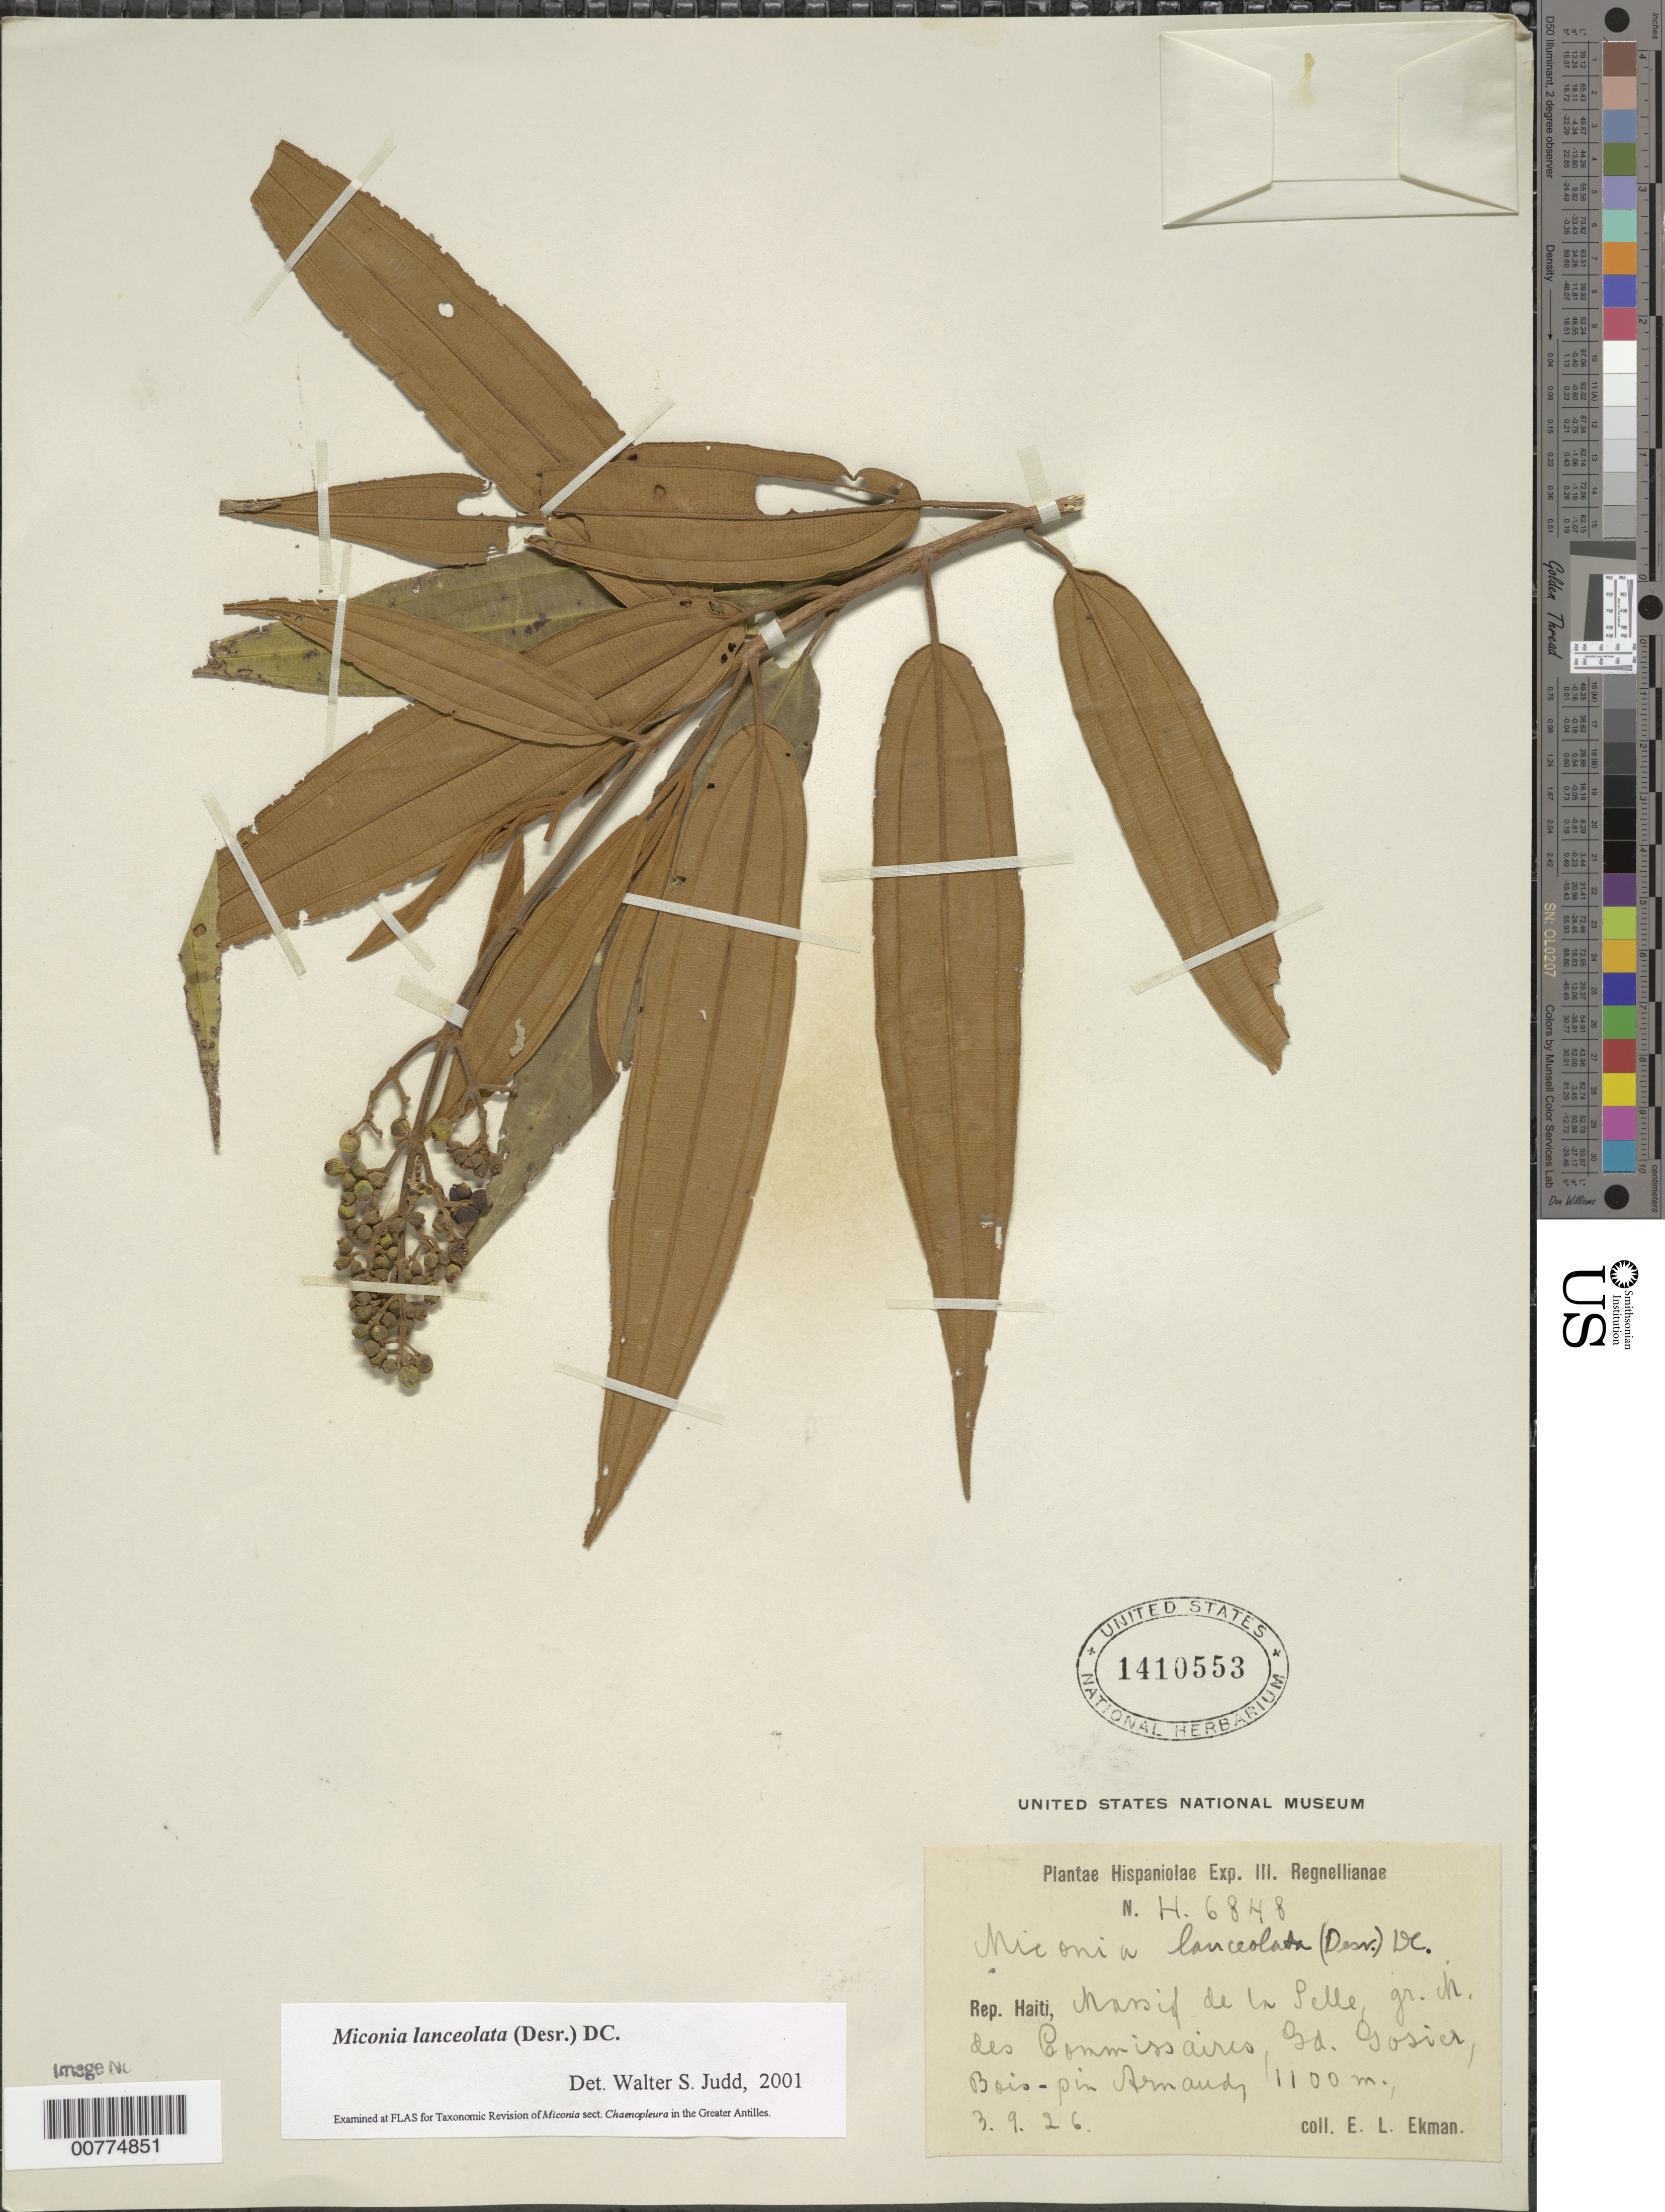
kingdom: Plantae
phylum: Tracheophyta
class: Magnoliopsida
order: Myrtales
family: Melastomataceae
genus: Miconia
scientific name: Miconia lanceolata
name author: (Desr.) DC.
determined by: Judd, Walter S.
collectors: E. L. Ekman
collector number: H 6848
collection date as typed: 03 Sep 1926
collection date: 1926-09-03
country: Haiti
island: Hispaniola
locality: Massif de la Selle, gr. M. Des Commissaires, Gd. Gosier, Bois-pin Arnaud.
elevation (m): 1100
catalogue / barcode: US 1410553